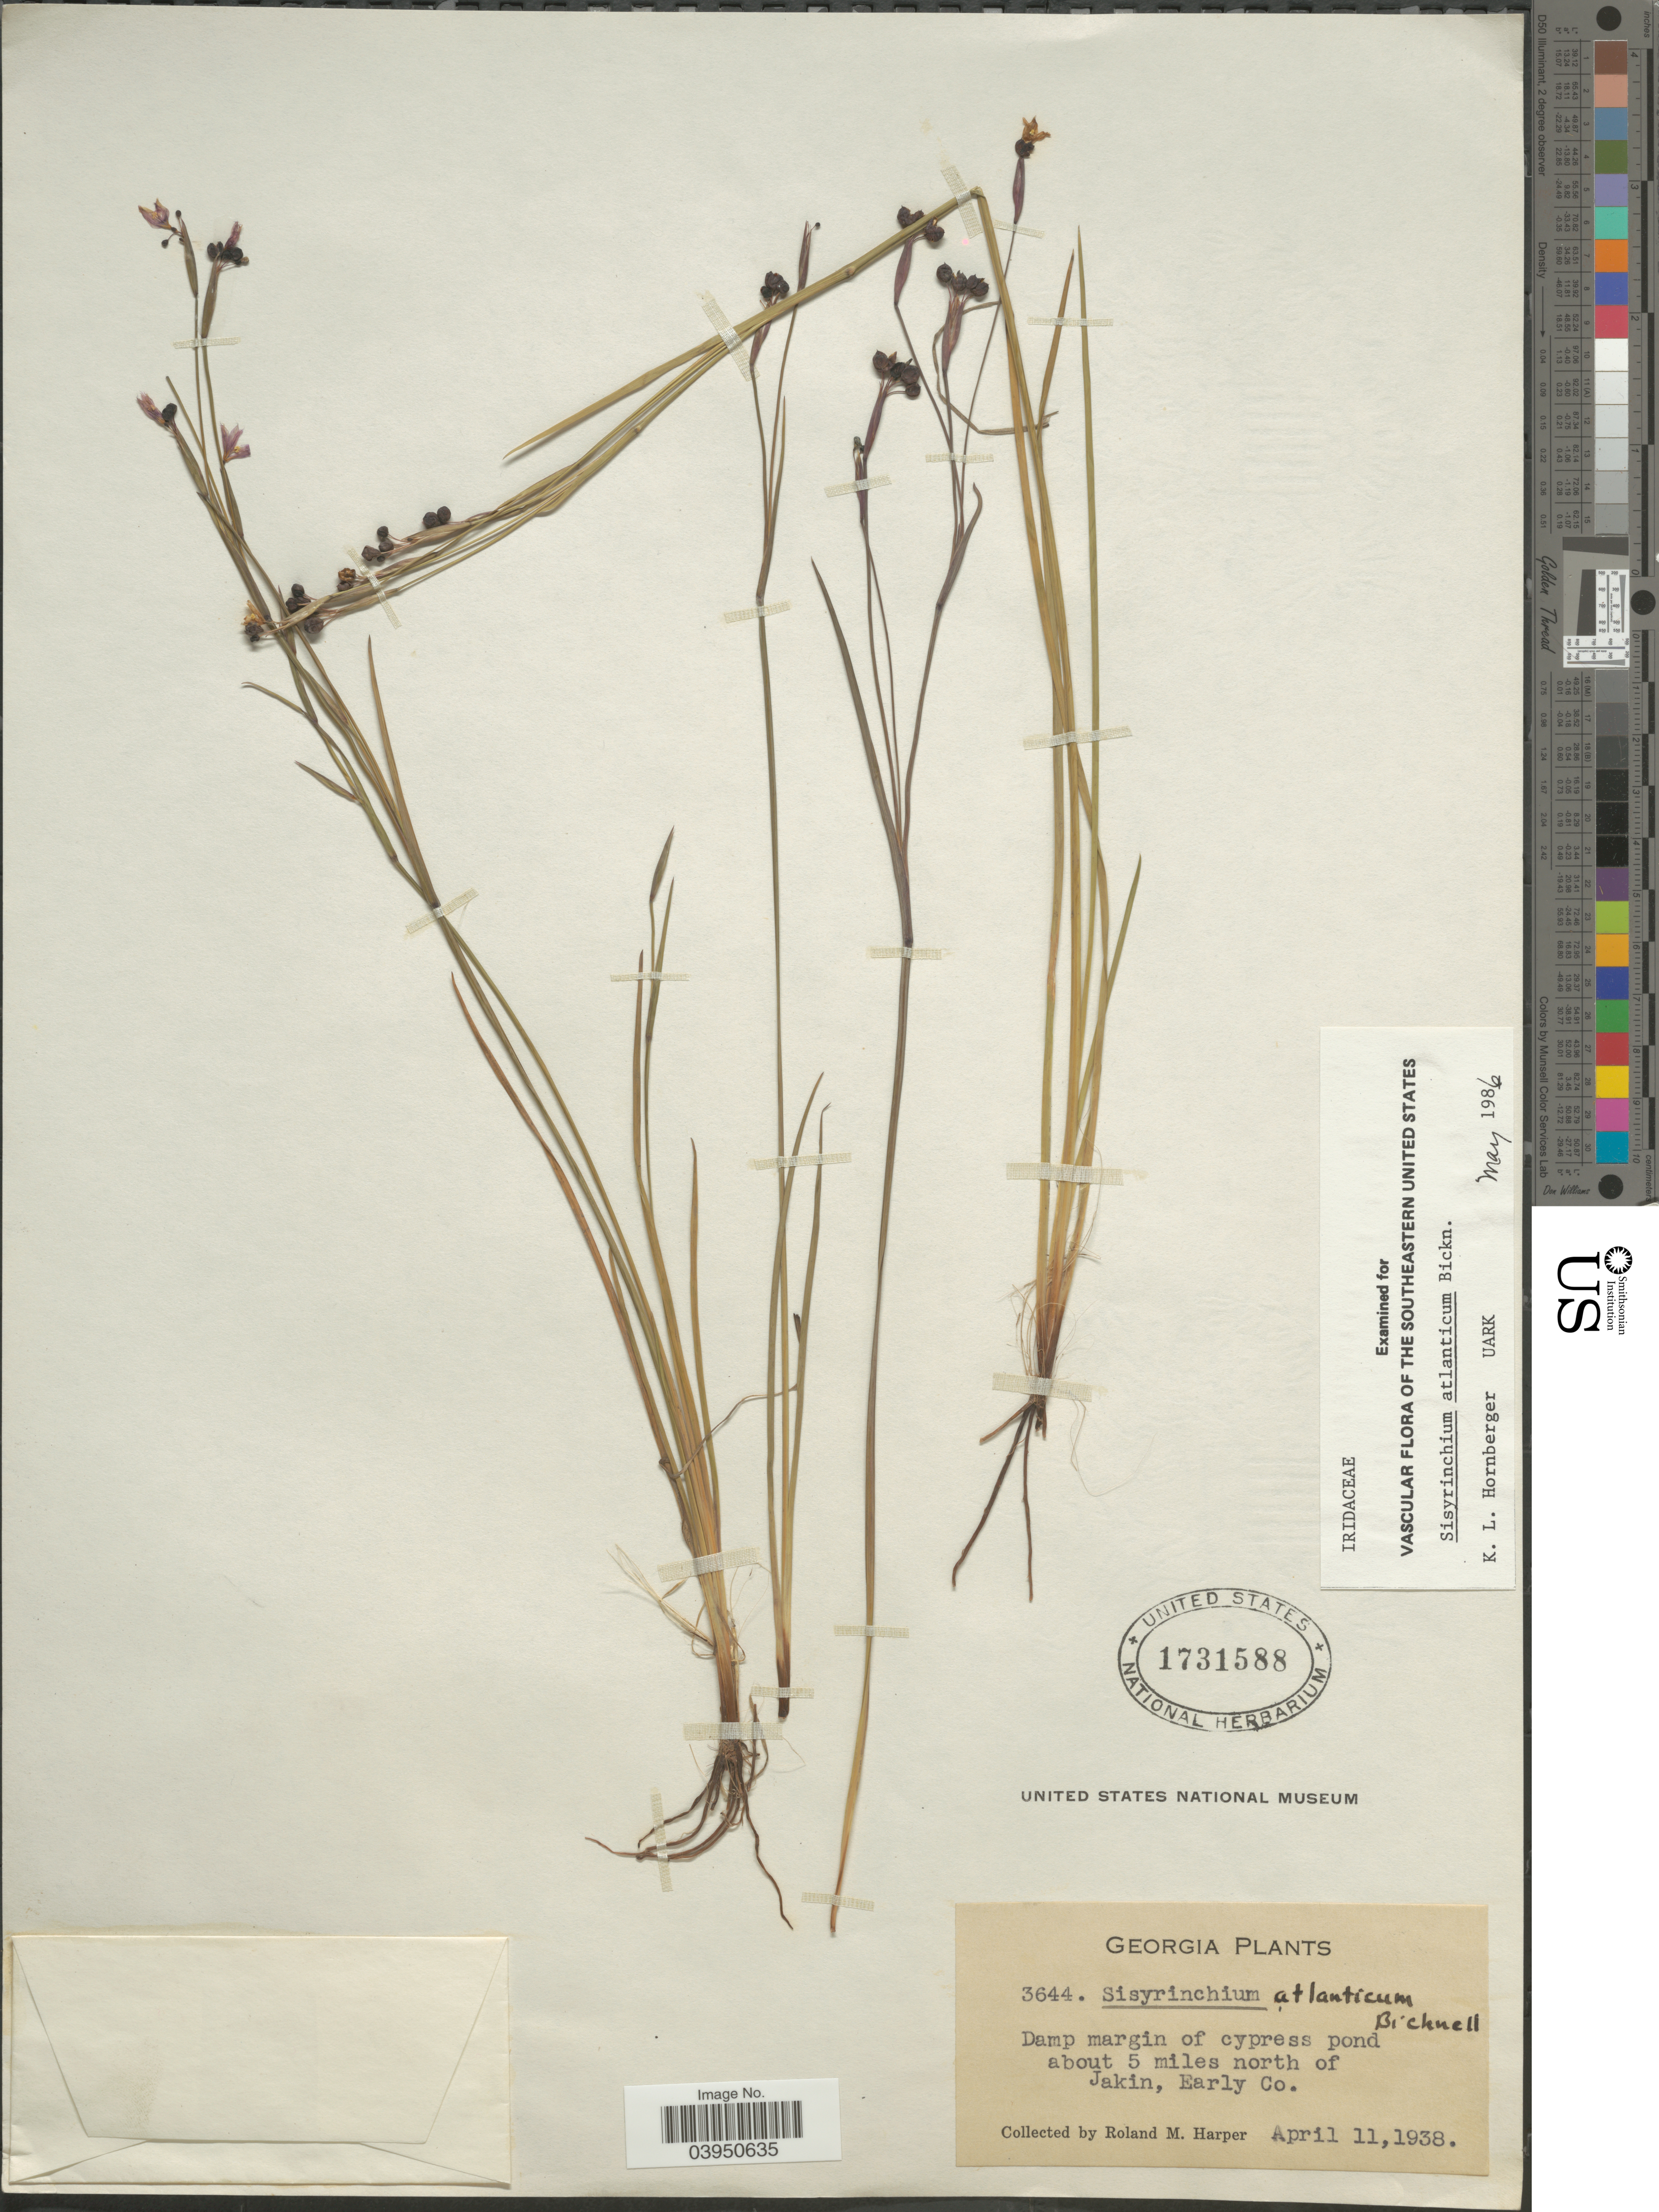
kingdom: Plantae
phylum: Tracheophyta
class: Liliopsida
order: Asparagales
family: Iridaceae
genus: Sisyrinchium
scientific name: Sisyrinchium atlanticum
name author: E.P. Bicknell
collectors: R. M. Harper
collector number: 3644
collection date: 1938-04-11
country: United States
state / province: Georgia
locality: About 5 miles north of Jakin, Early Co.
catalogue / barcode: US 1731588